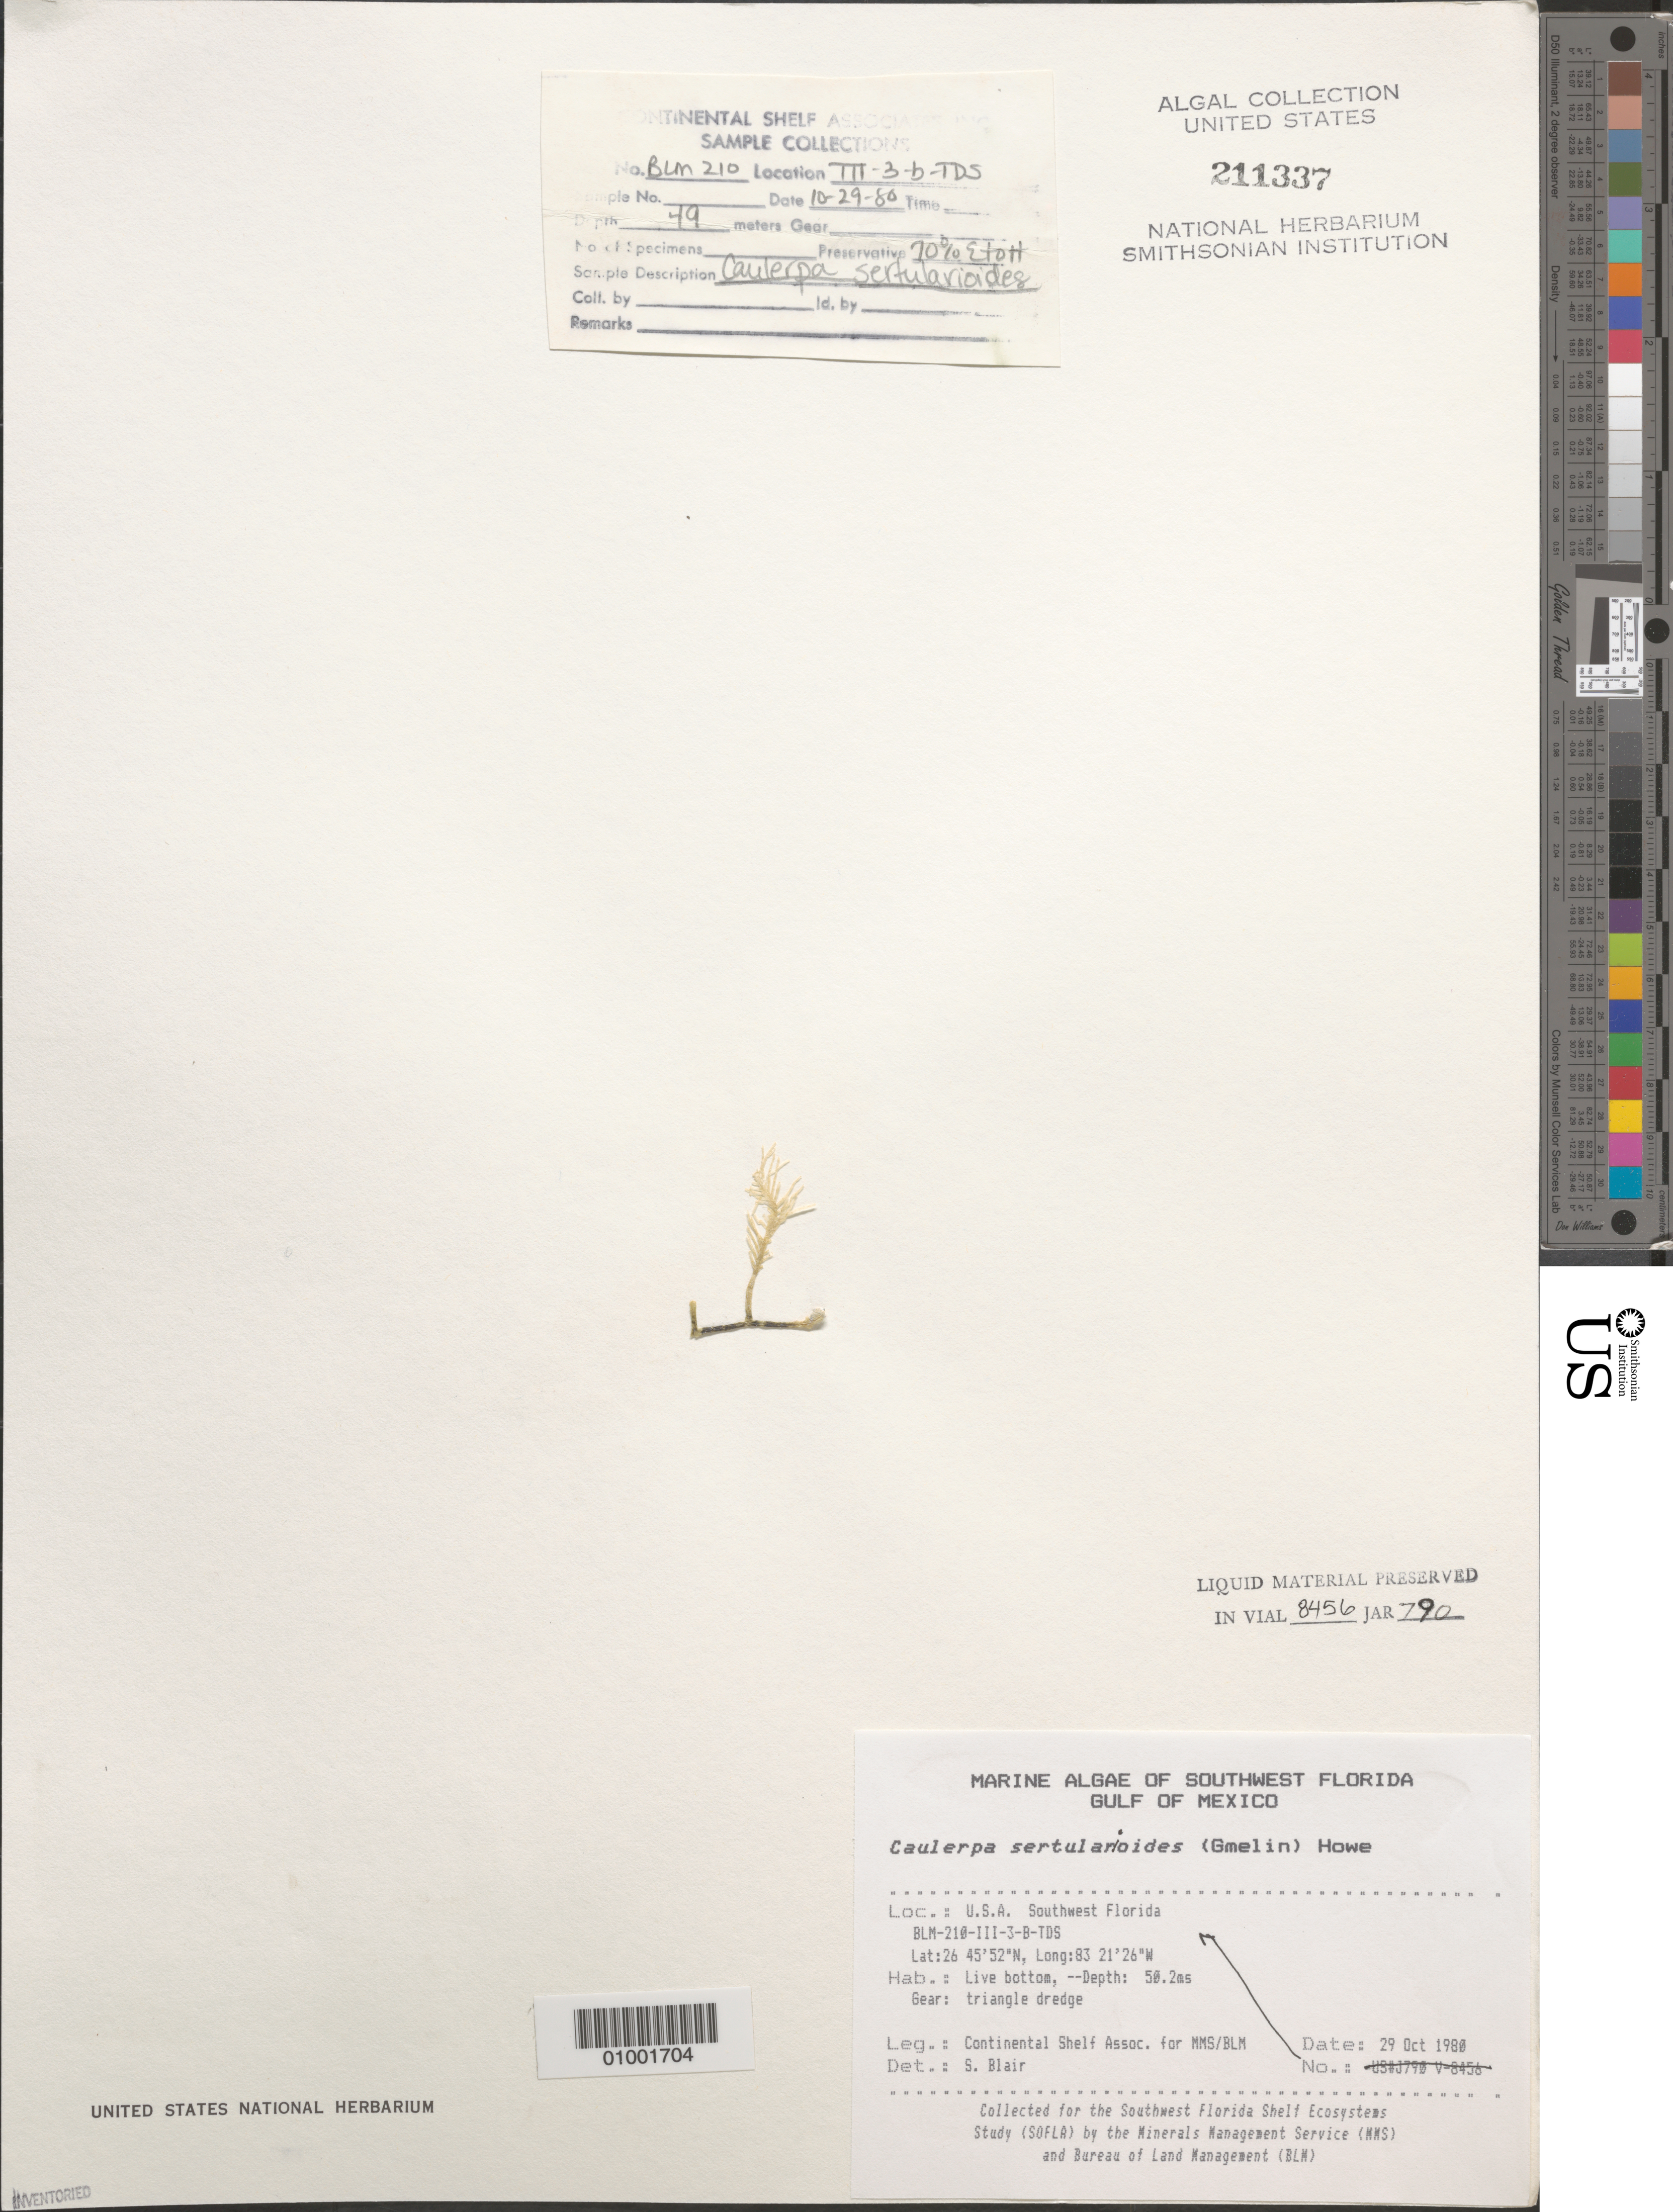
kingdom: Plantae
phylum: Chlorophyta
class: Ulvophyceae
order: Bryopsidales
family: Caulerpaceae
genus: Caulerpa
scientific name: Caulerpa sertularioides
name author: (S.G. Gmel.) M. Howe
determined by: Blair, S. M.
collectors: Continental Shelf Associates for the MMS/BLM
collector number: BLM-210-III-3-B-TDS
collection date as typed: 29 Oct 1980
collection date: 1980-10-29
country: United States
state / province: Florida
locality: Gulf of Mexico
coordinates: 26 45'52"N, 83 21'26"W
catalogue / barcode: US 211337